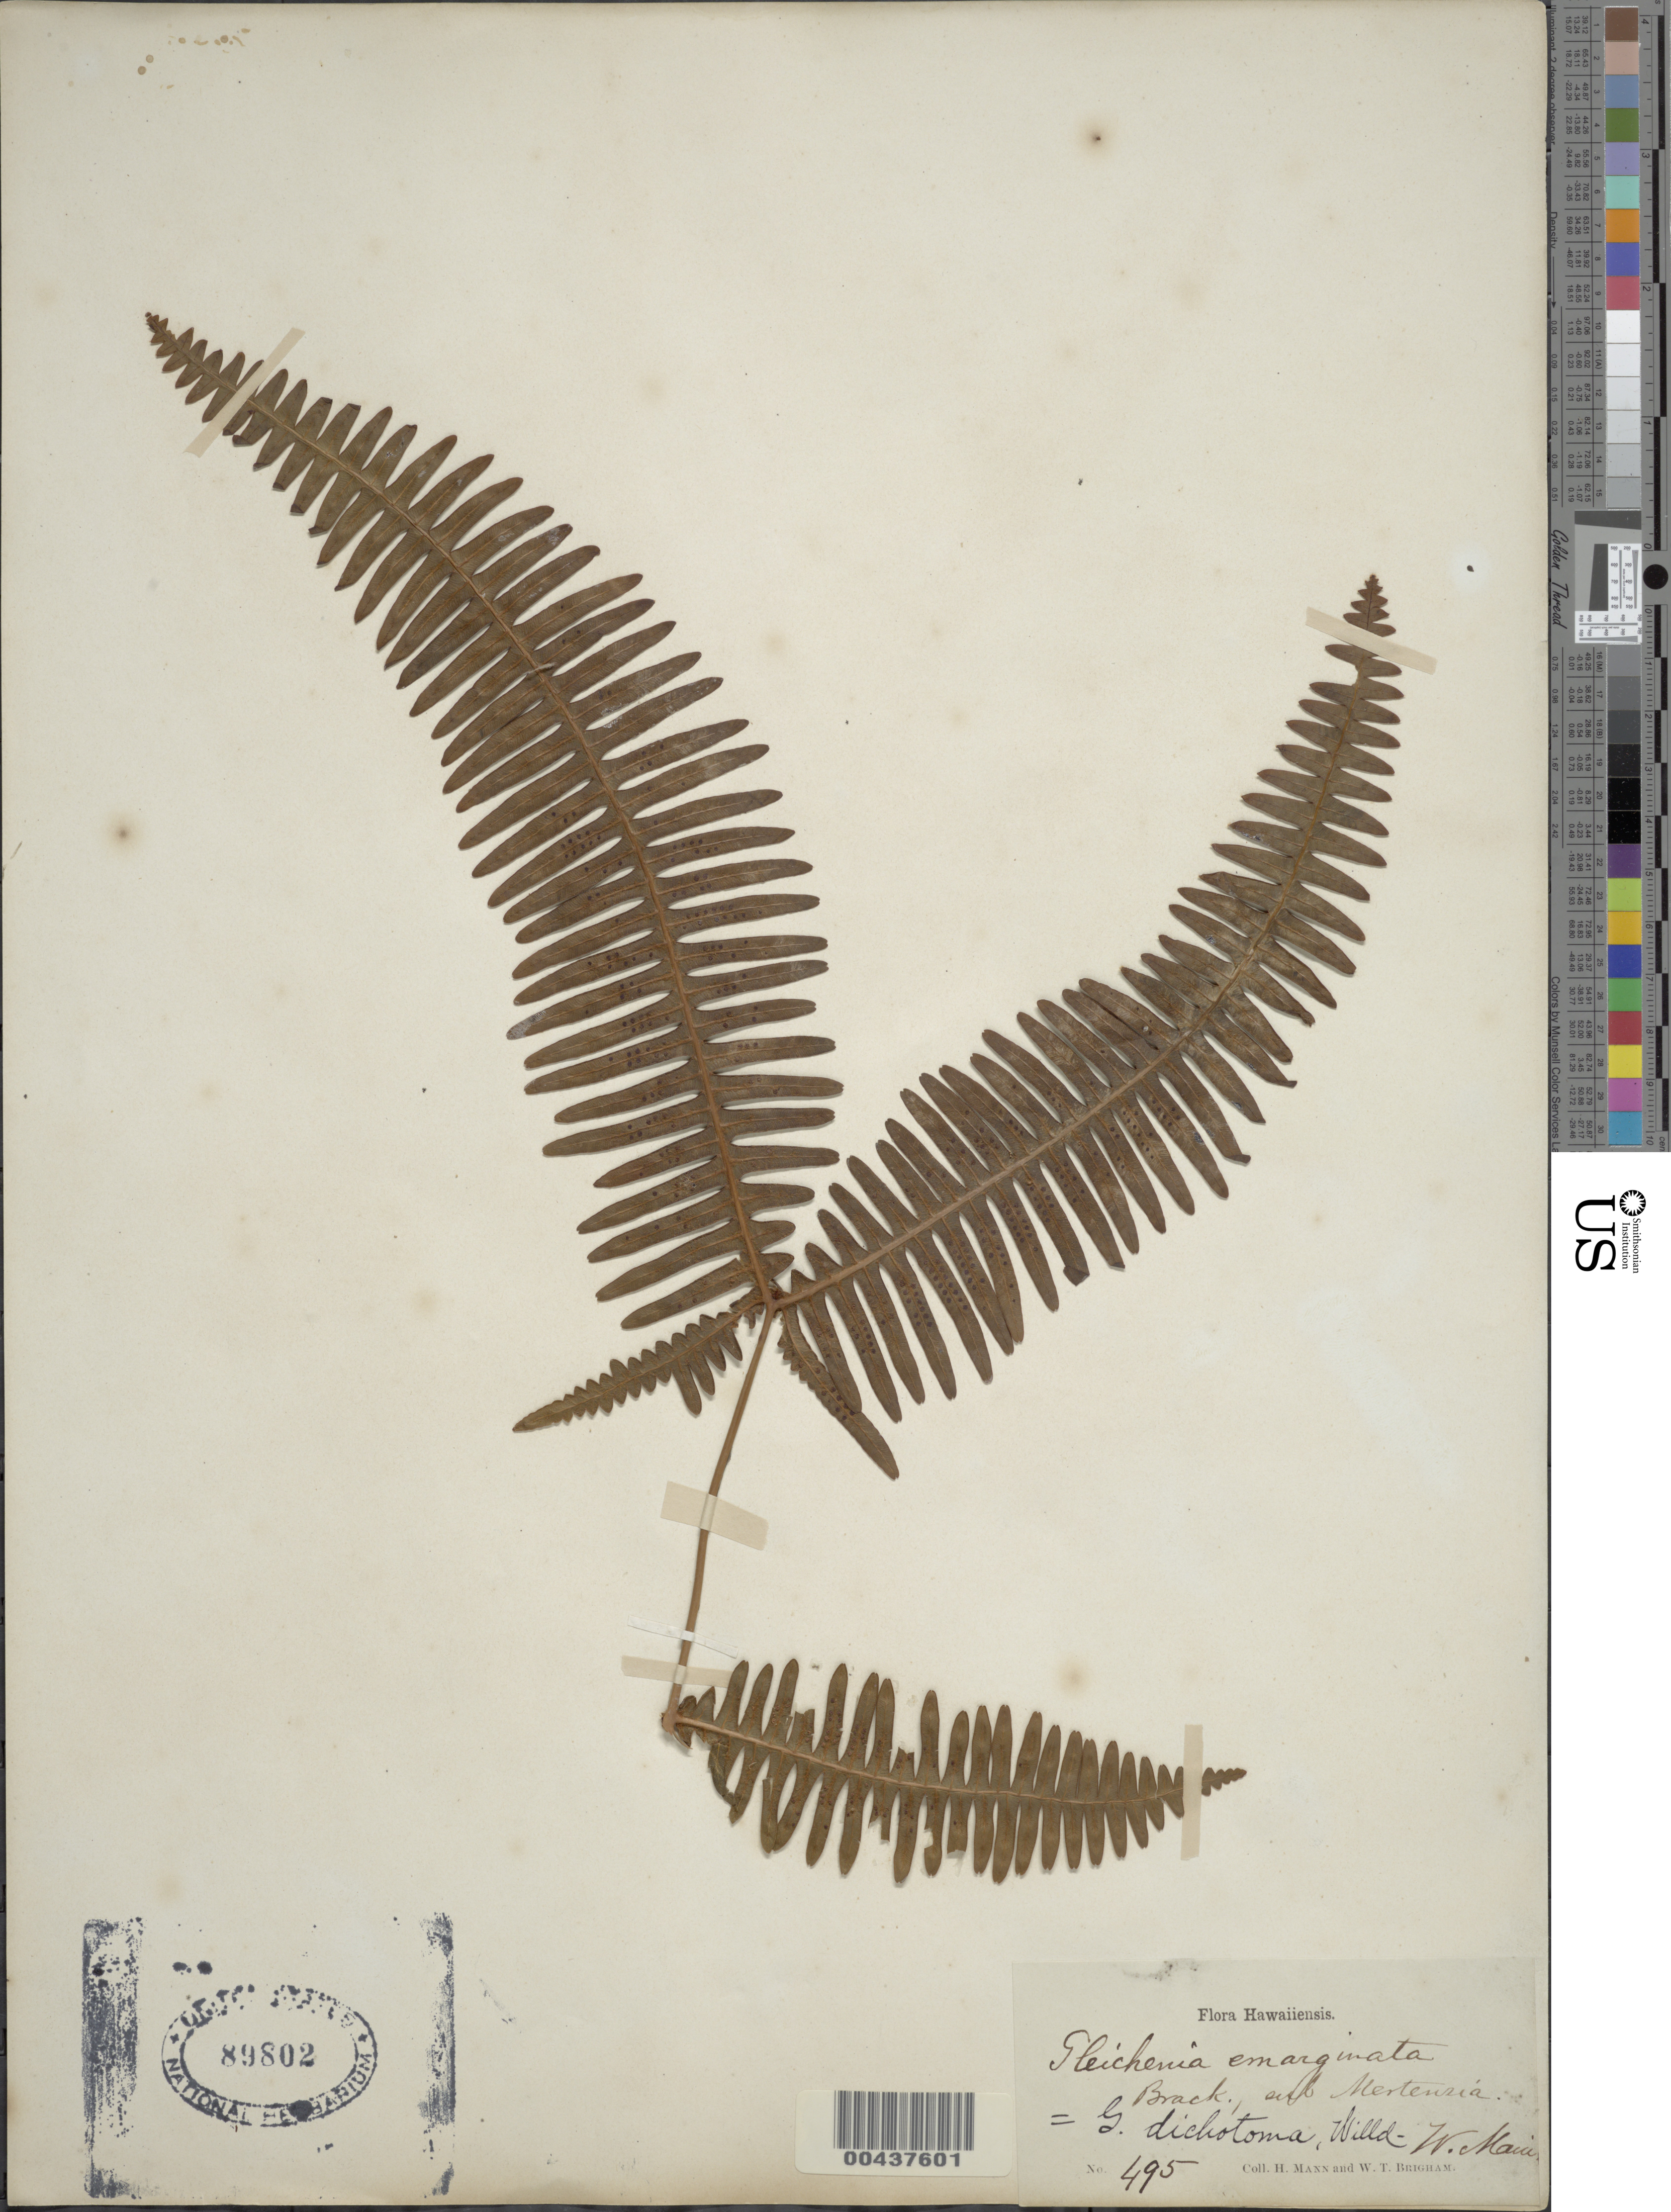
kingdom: Plantae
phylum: Tracheophyta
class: Polypodiopsida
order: Gleicheniales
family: Gleicheniaceae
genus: Dicranopteris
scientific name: Dicranopteris linearis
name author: (Burm. f.) Underw.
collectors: H. Mann & W. T. Brigham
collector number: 495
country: United States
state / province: Hawaii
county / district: Maui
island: Maui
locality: W Maui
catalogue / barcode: US 89802